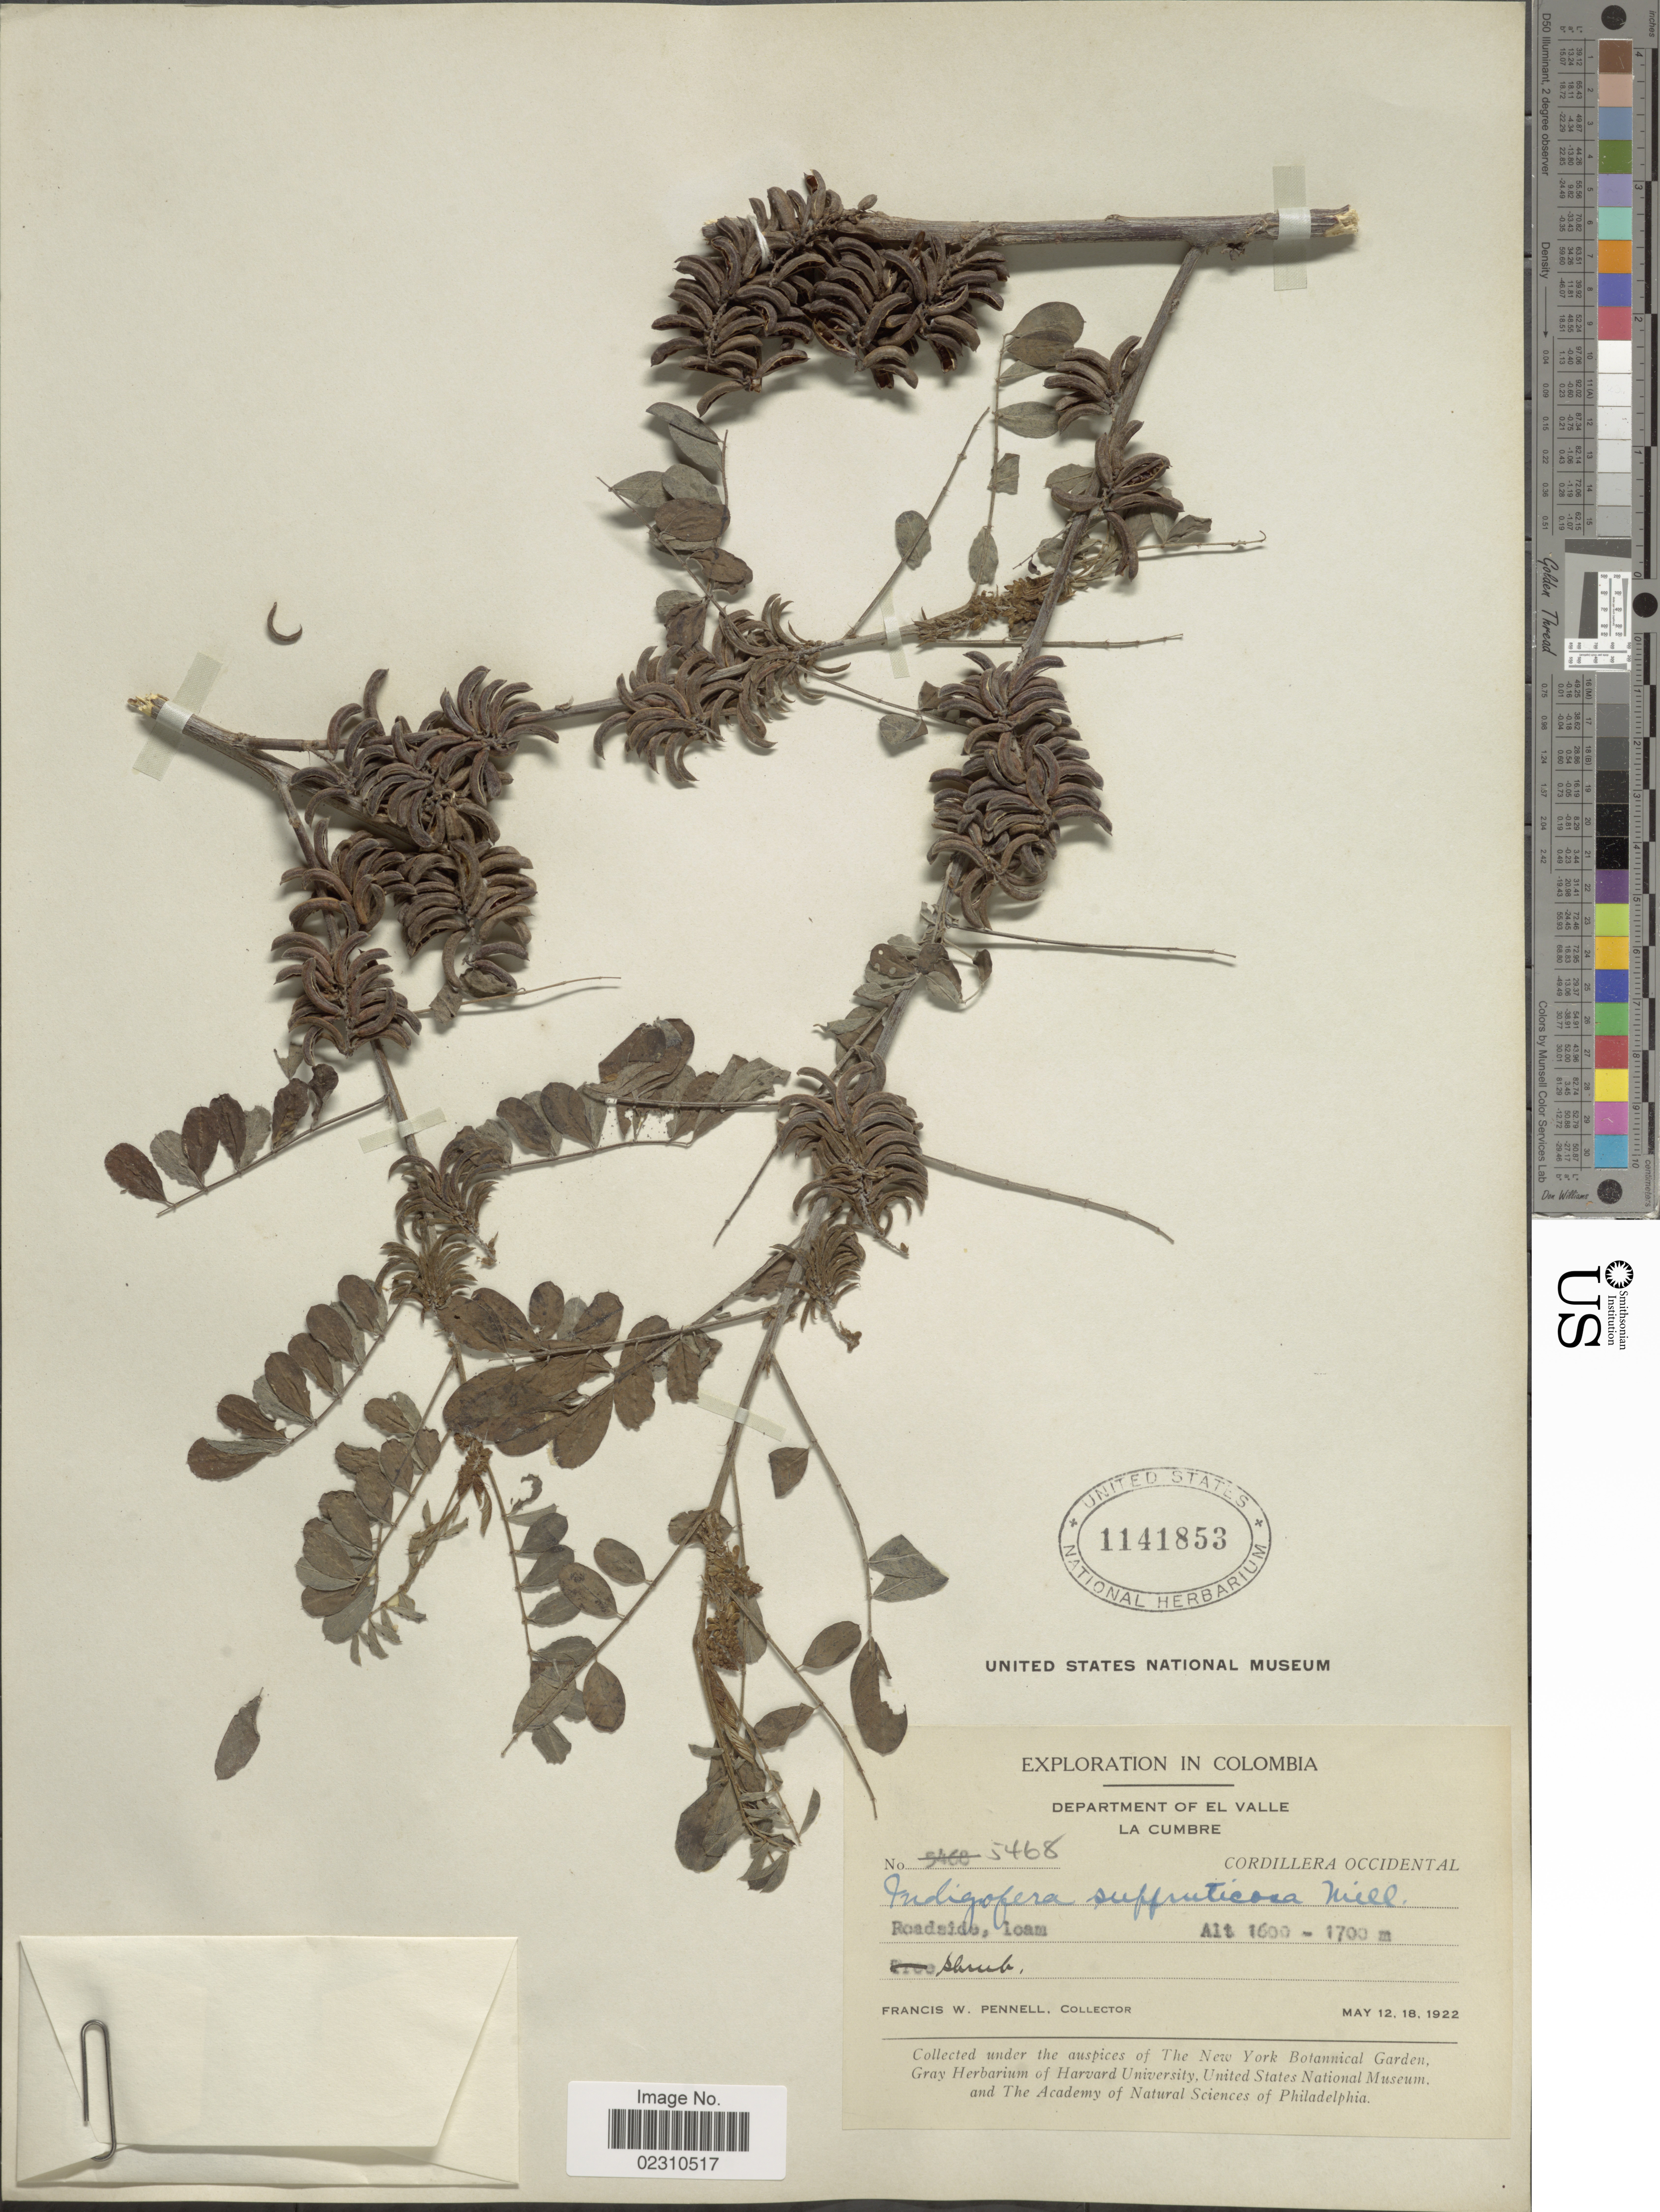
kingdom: Plantae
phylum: Tracheophyta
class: Magnoliopsida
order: Fabales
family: Fabaceae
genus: Indigofera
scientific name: Indigofera suffruticosa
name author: Mill.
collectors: F. W. Pennell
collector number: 5468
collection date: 1922-05-12/1922-05-18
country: Colombia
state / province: Valle del Cauca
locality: Department of El Valle, La Cumbre, Cordillera Occidental.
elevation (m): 1600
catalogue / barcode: US 1141853